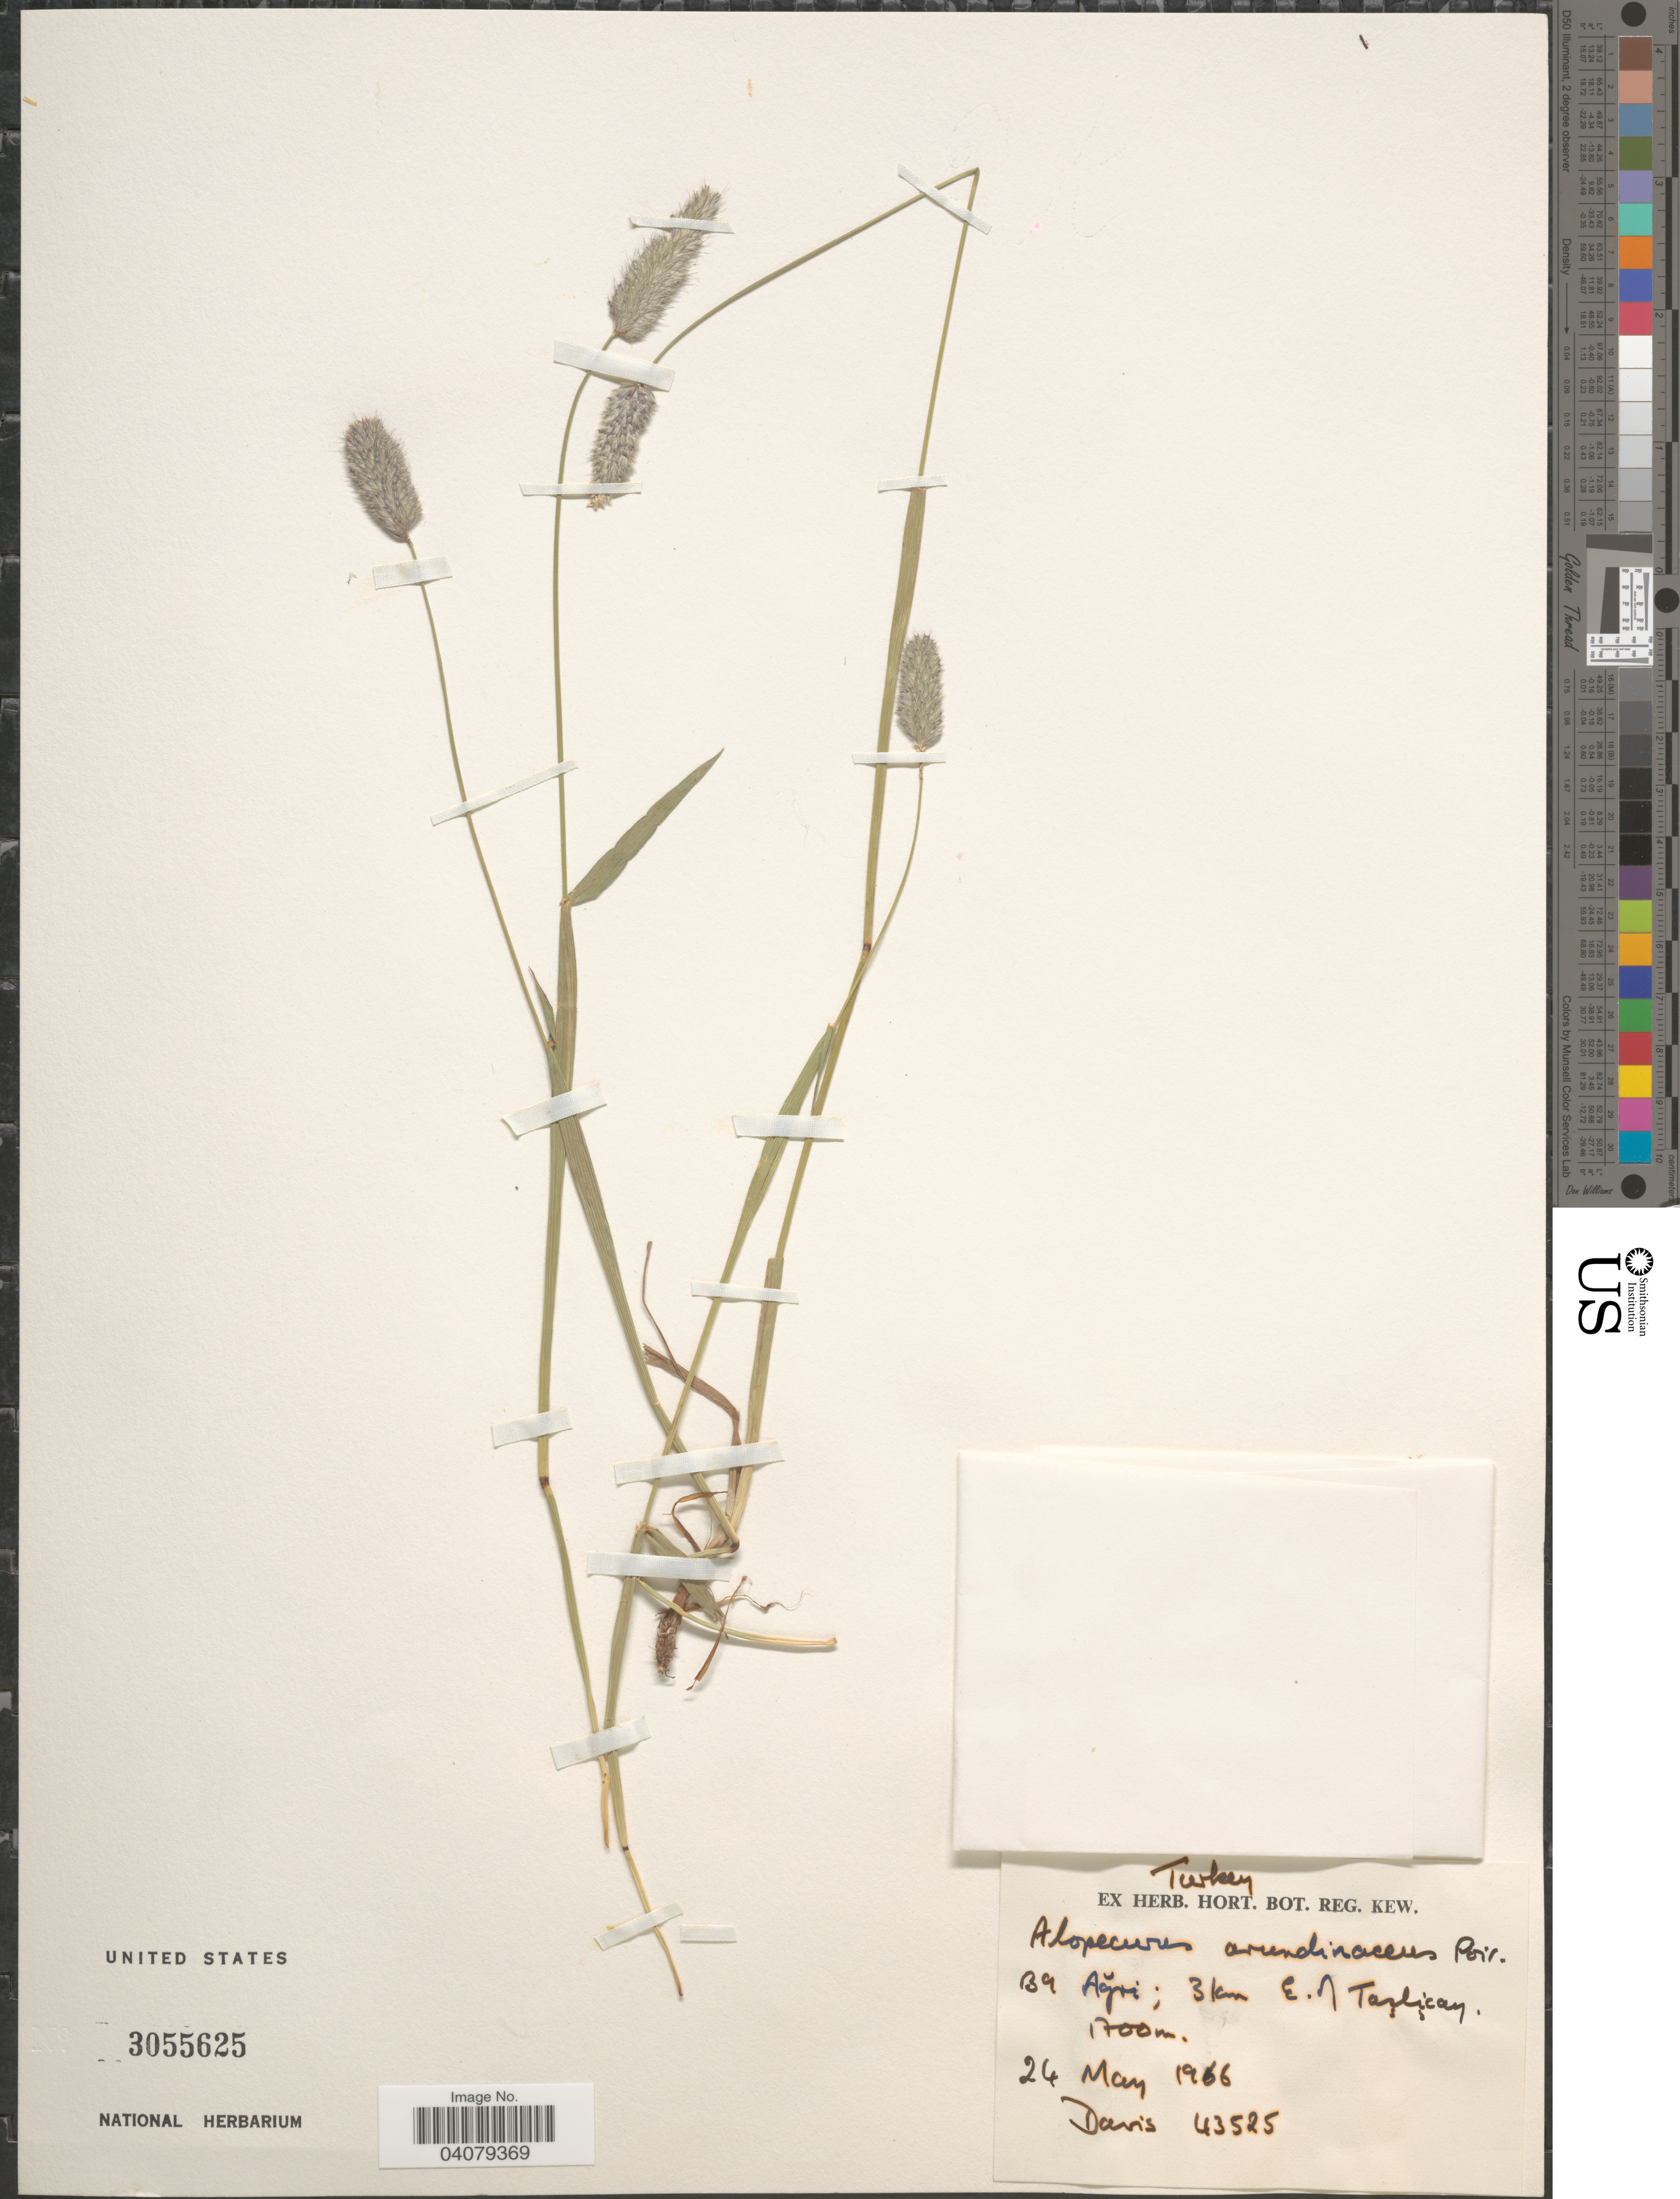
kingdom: Plantae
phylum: Tracheophyta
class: Liliopsida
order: Poales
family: Poaceae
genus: Alopecurus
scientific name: Alopecurus arundinaceus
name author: Poir.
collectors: -. Davis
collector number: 43525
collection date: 1966-05-24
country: Turkey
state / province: Agri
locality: B9 Ağri; 3 km E. of Taŗlįcay.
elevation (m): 1700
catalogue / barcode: US 3055625